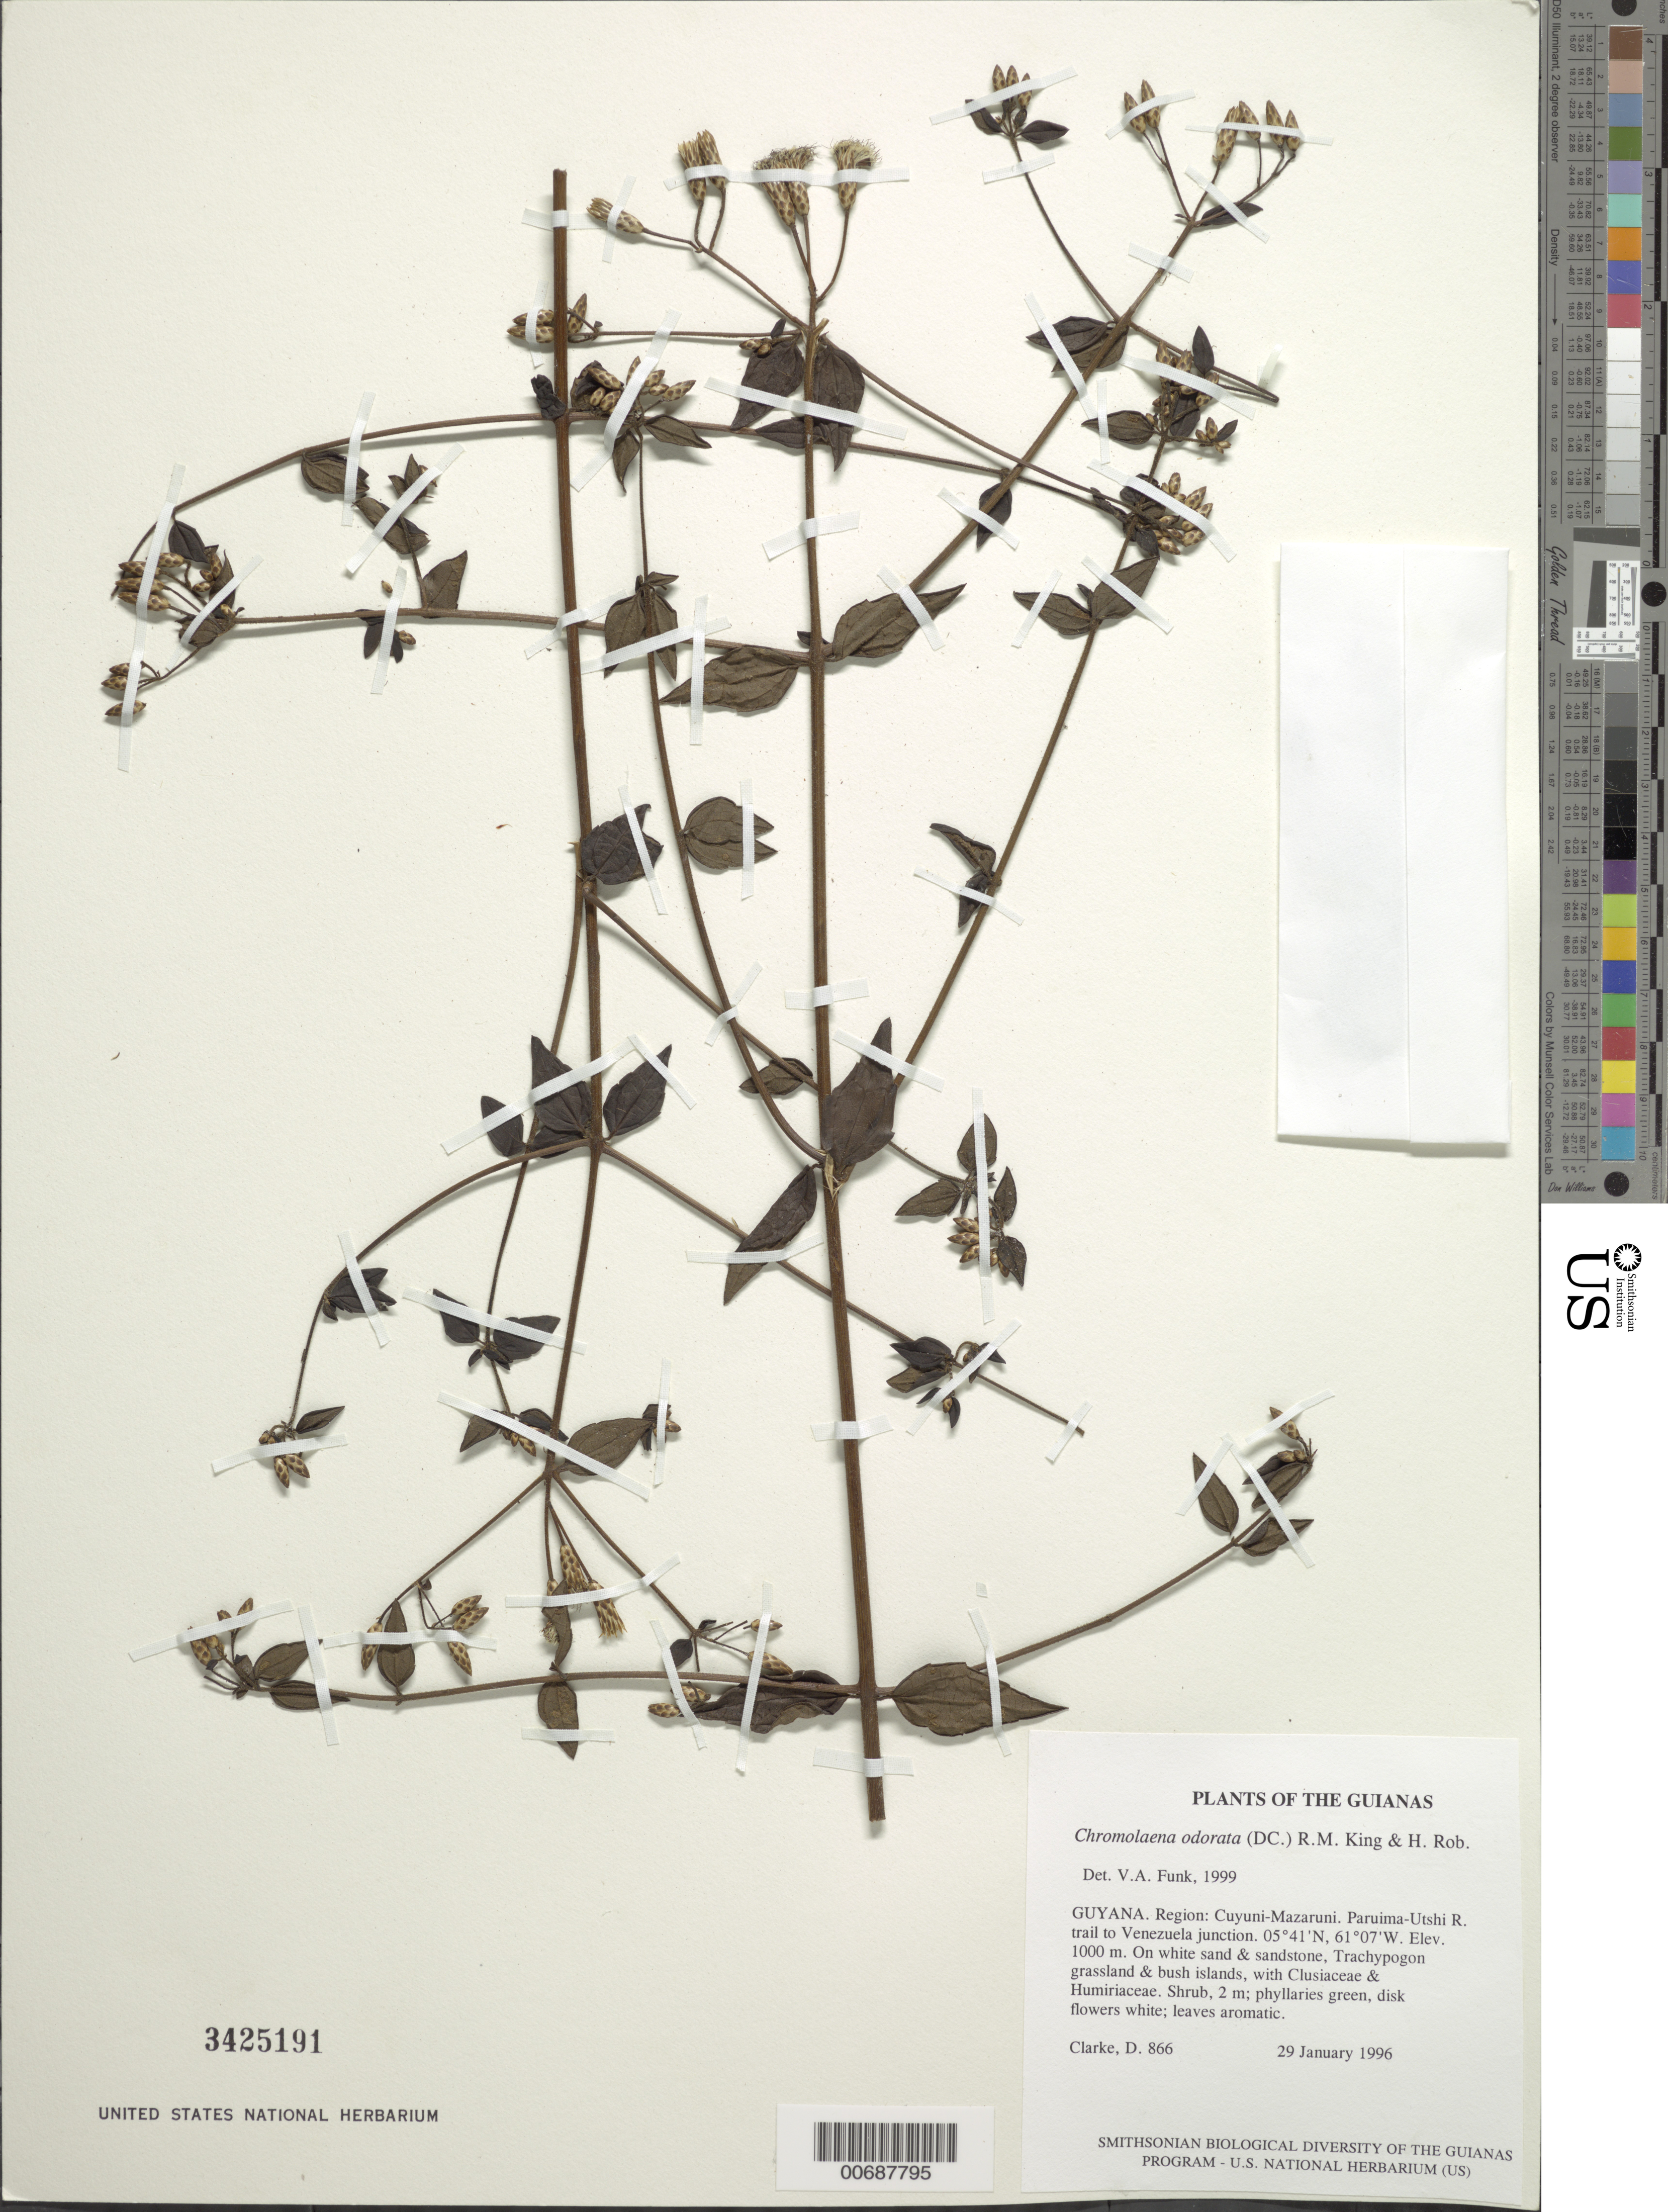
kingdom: Plantae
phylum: Tracheophyta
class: Magnoliopsida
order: Asterales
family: Asteraceae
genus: Chromolaena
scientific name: Chromolaena odorata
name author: (L.) R.M. King & H. Rob.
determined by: Funk, Vicki A., (BOT), Smithsonian Institution - National Museum of Natural History (UNITED STATES)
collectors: H. D. Clarke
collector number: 866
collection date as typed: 29 January 1996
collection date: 1996-01-29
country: Guyana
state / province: Cuyuni-Mazaruni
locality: Paruima-Utshi R. trail to Venezuela junction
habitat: On white sand & sandstone, Trachypogon grassland & bush islands, with Clusiaceae & Humiriaceae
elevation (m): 1000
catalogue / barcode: US 3425191